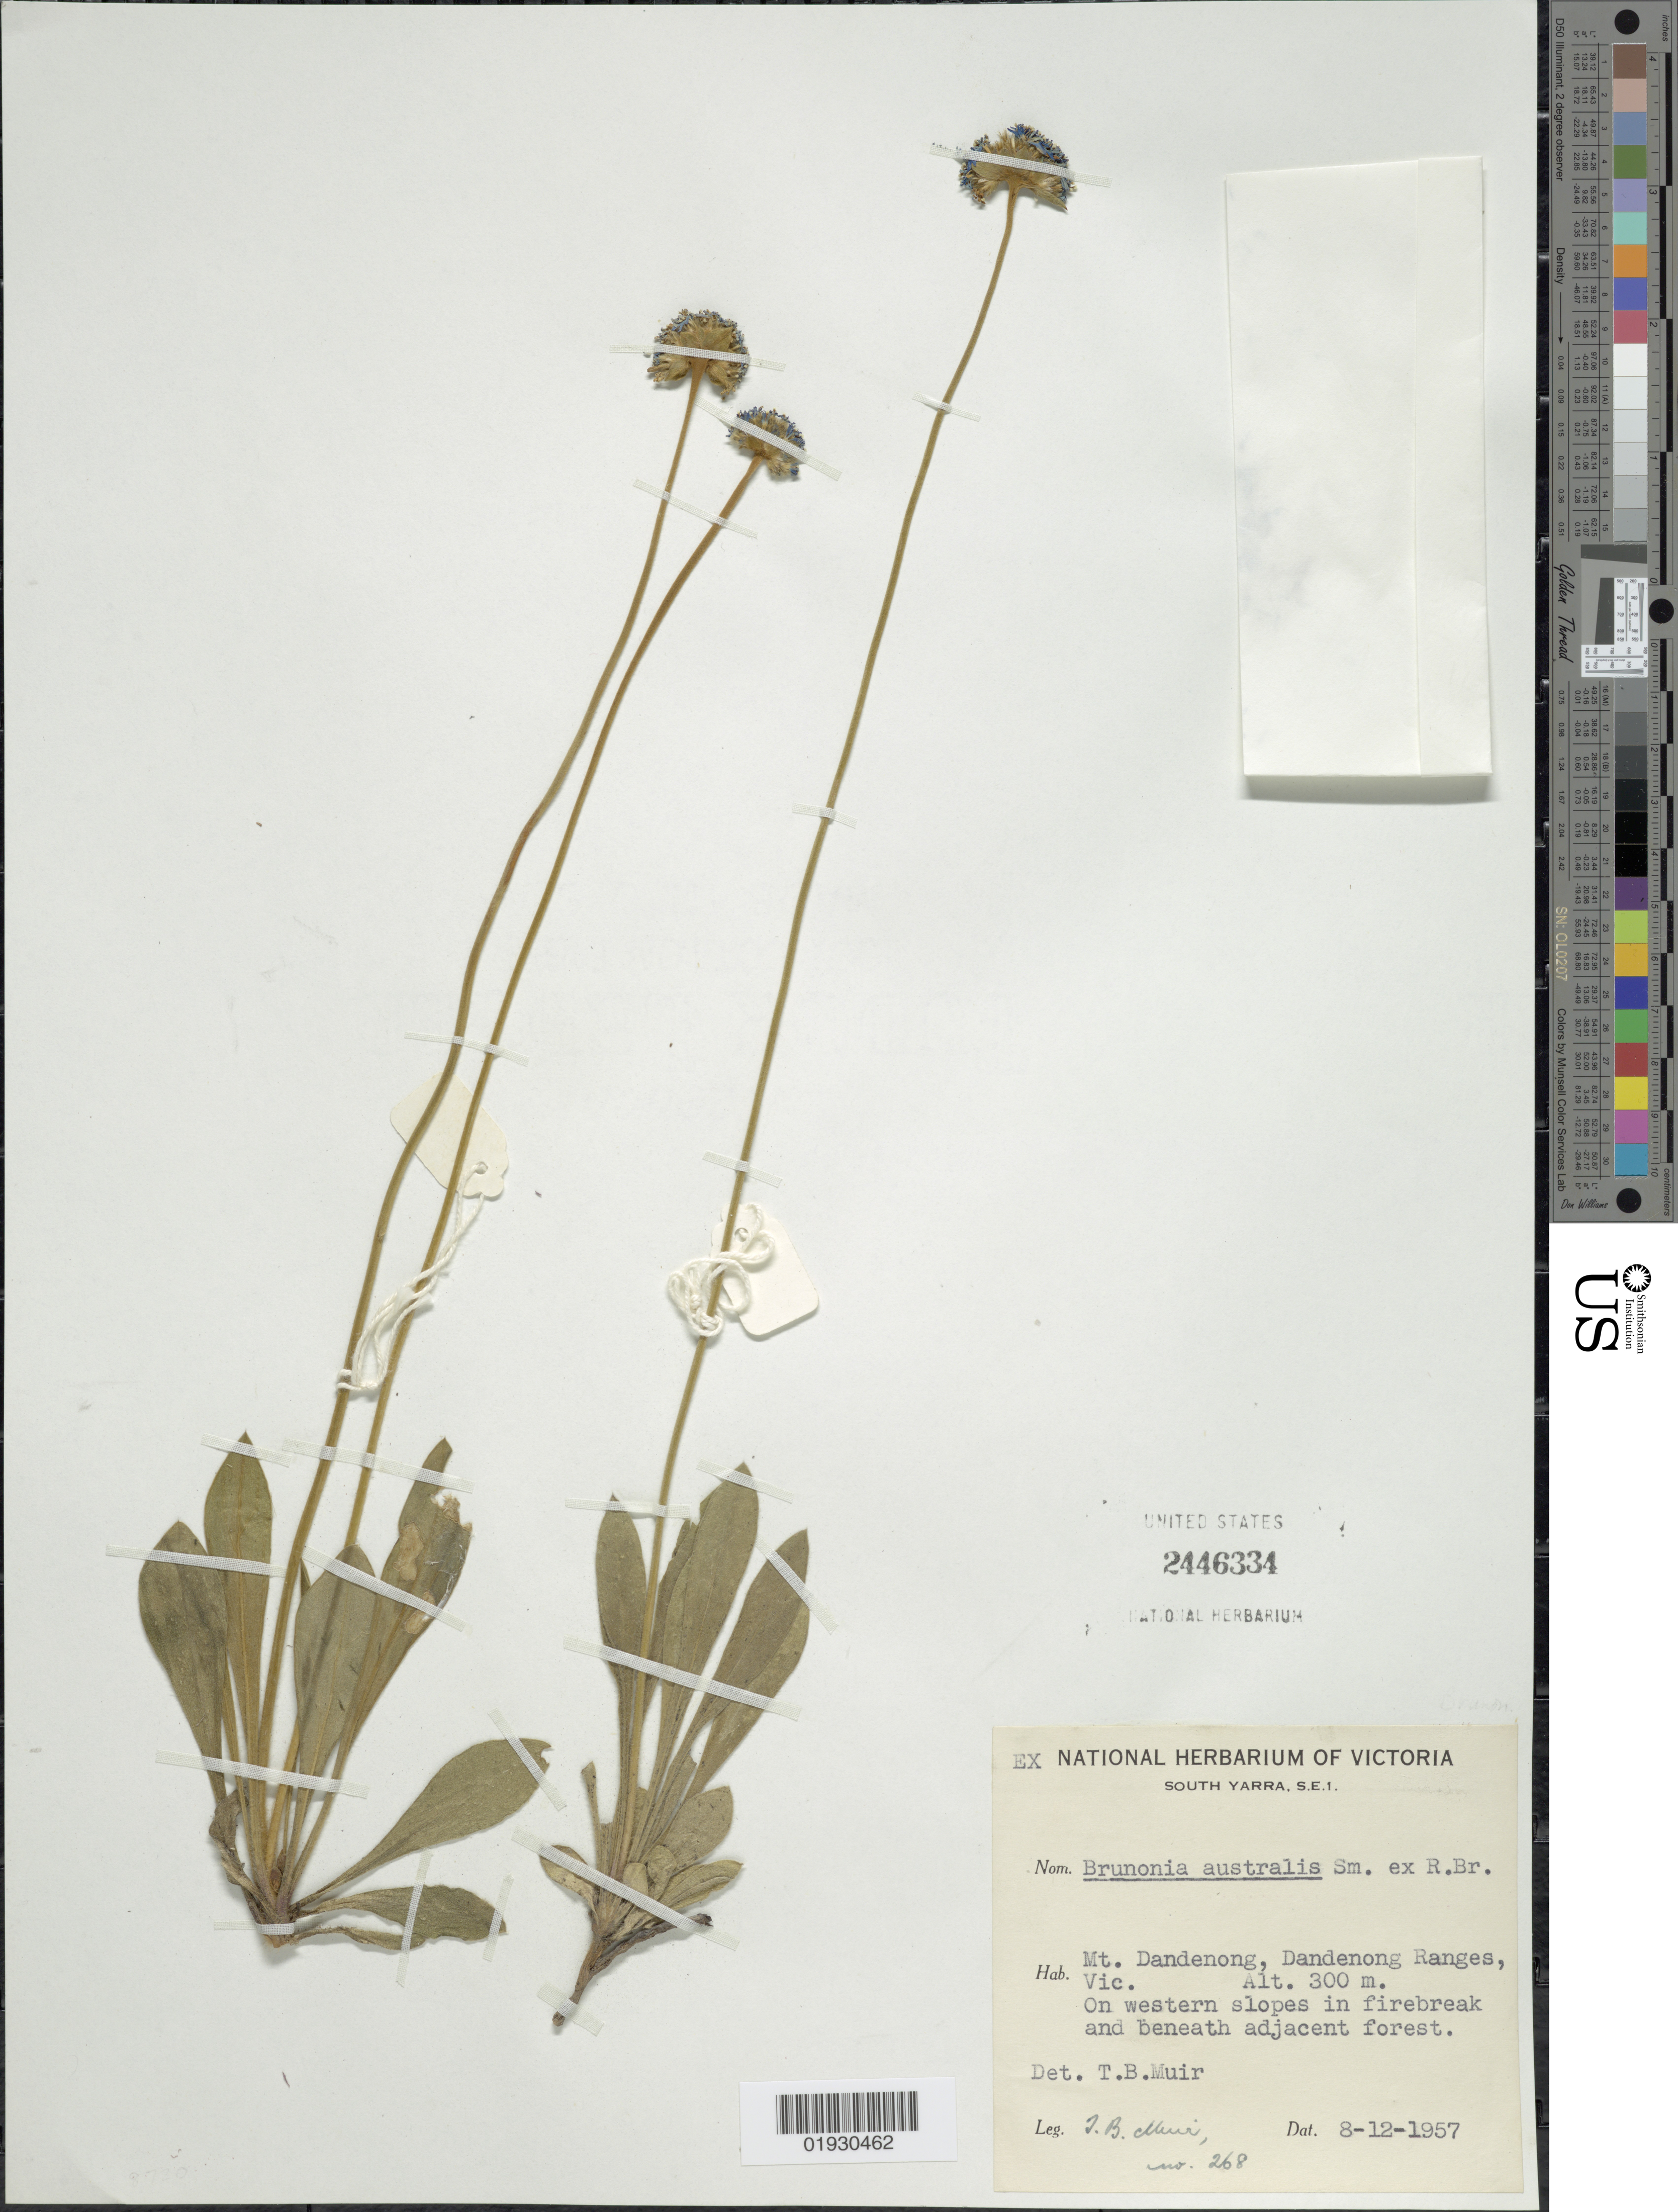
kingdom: Plantae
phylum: Tracheophyta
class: Magnoliopsida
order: Asterales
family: Goodeniaceae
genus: Brunonia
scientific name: Brunonia australis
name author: Sm. ex R. Br.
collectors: T. Muir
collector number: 268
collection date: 1957-12-08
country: Australia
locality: Mt. Dandenong, Dandenong Ranges, Vic.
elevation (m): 300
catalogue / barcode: US 2446334